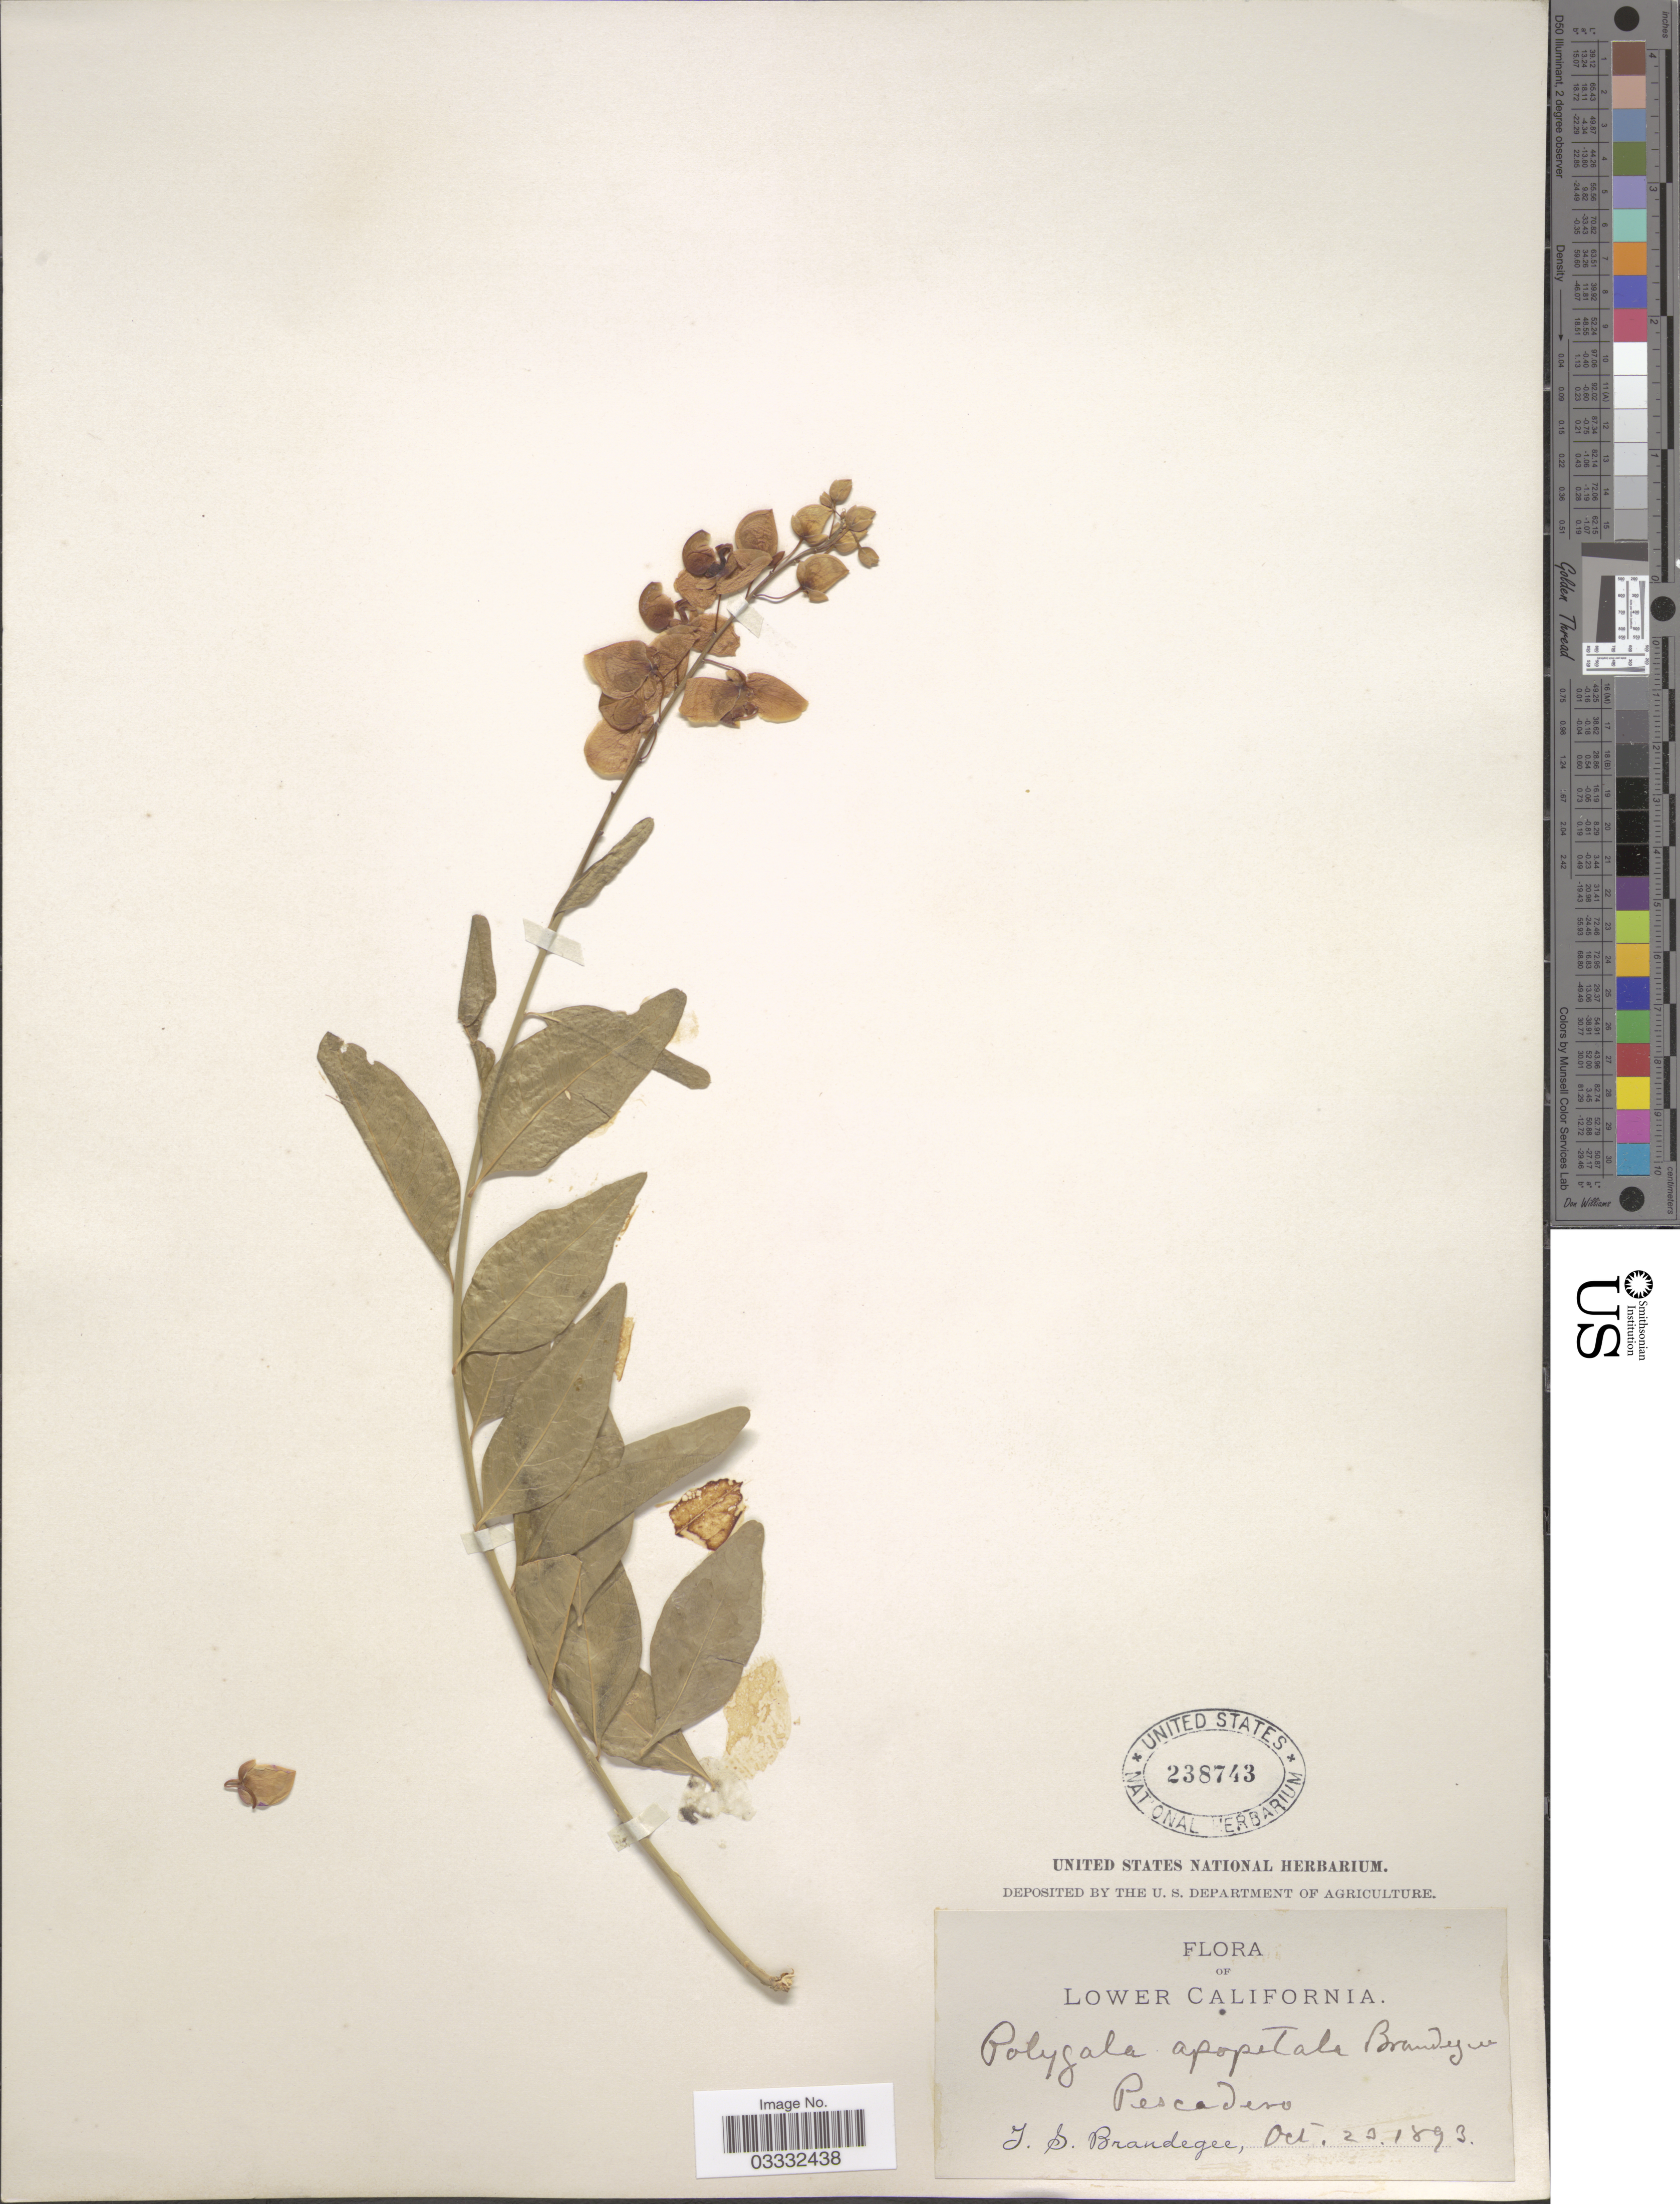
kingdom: Plantae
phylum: Tracheophyta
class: Magnoliopsida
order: Fabales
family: Polygalaceae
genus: Asemeia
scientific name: Asemeia apopetala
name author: (K. Brandegee) J.F.B. Pastore & J.R. Abbott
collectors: T. S. Brandegee (herbarium)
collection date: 1893-10-23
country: Mexico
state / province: Baja California Sur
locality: Lower California. Pescadero.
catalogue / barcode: US 238743